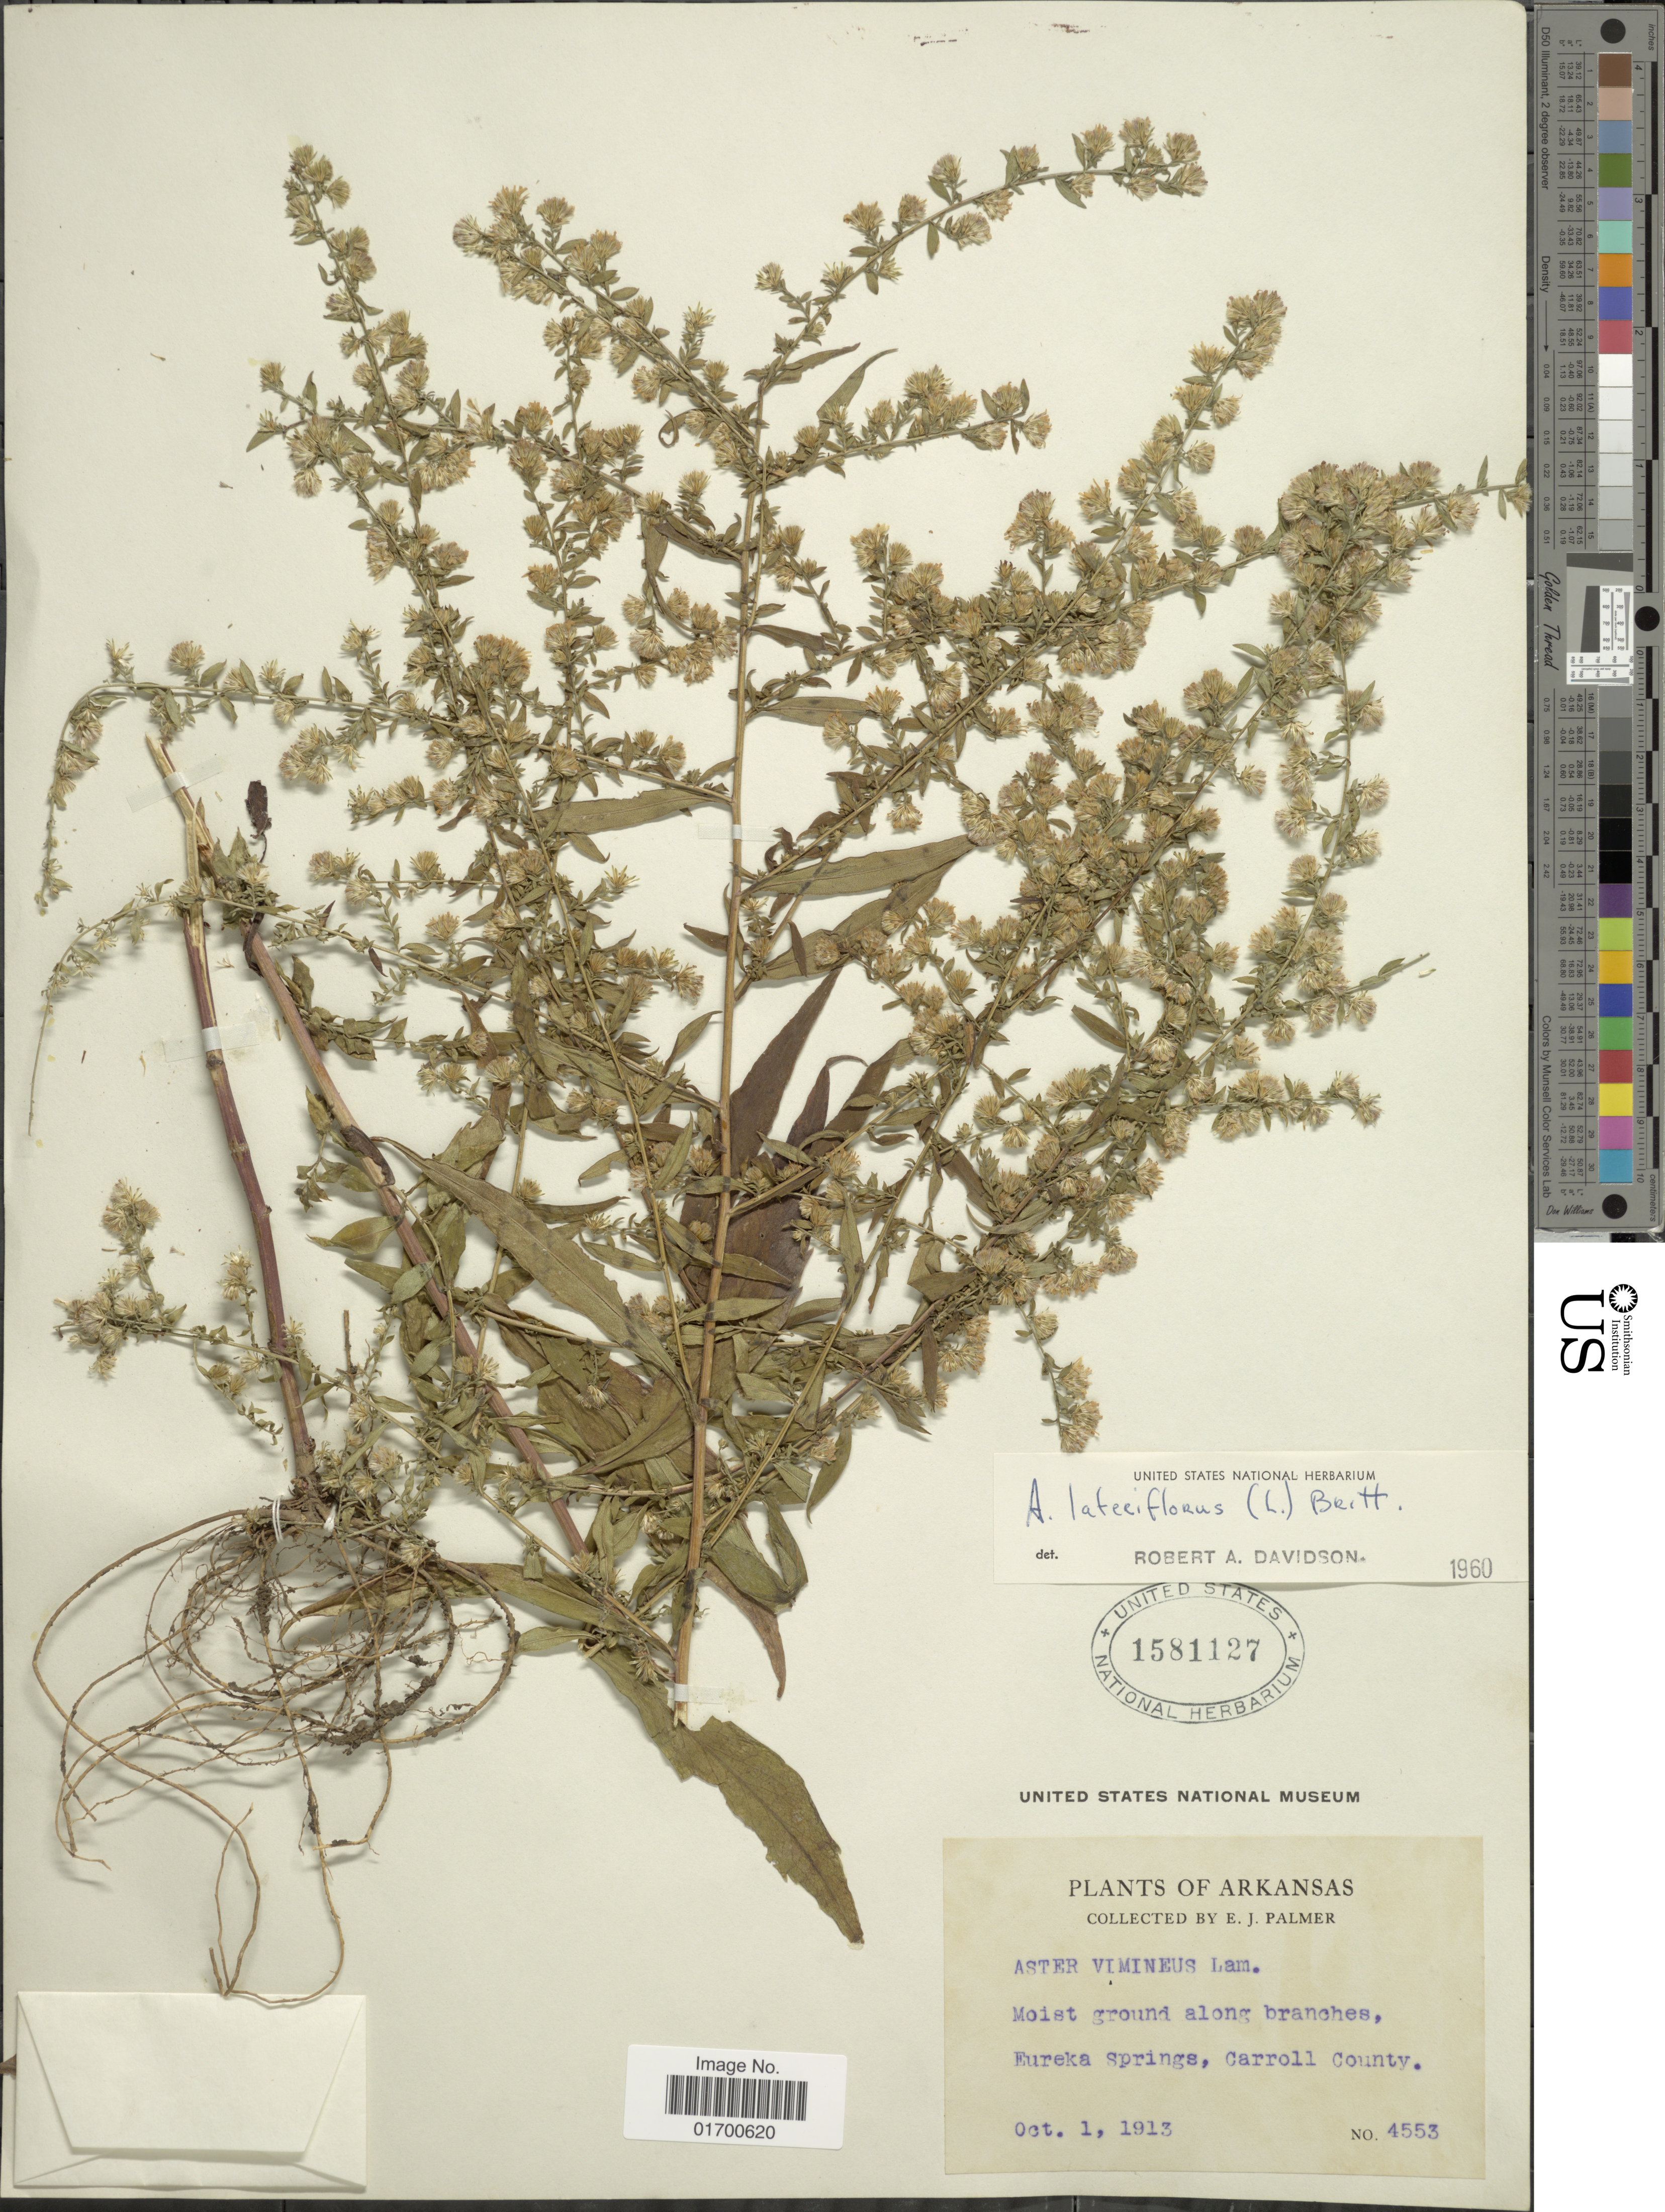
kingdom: Plantae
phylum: Tracheophyta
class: Magnoliopsida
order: Asterales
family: Asteraceae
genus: Symphyotrichum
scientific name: Symphyotrichum lateriflorum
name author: (L.) Á. Löve & D. Löve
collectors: E. J. Palmer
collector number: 4553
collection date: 1913-10-01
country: United States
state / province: Arkansas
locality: Moist ground along branches, Eureka Springs, Carroll County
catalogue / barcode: US 1581127